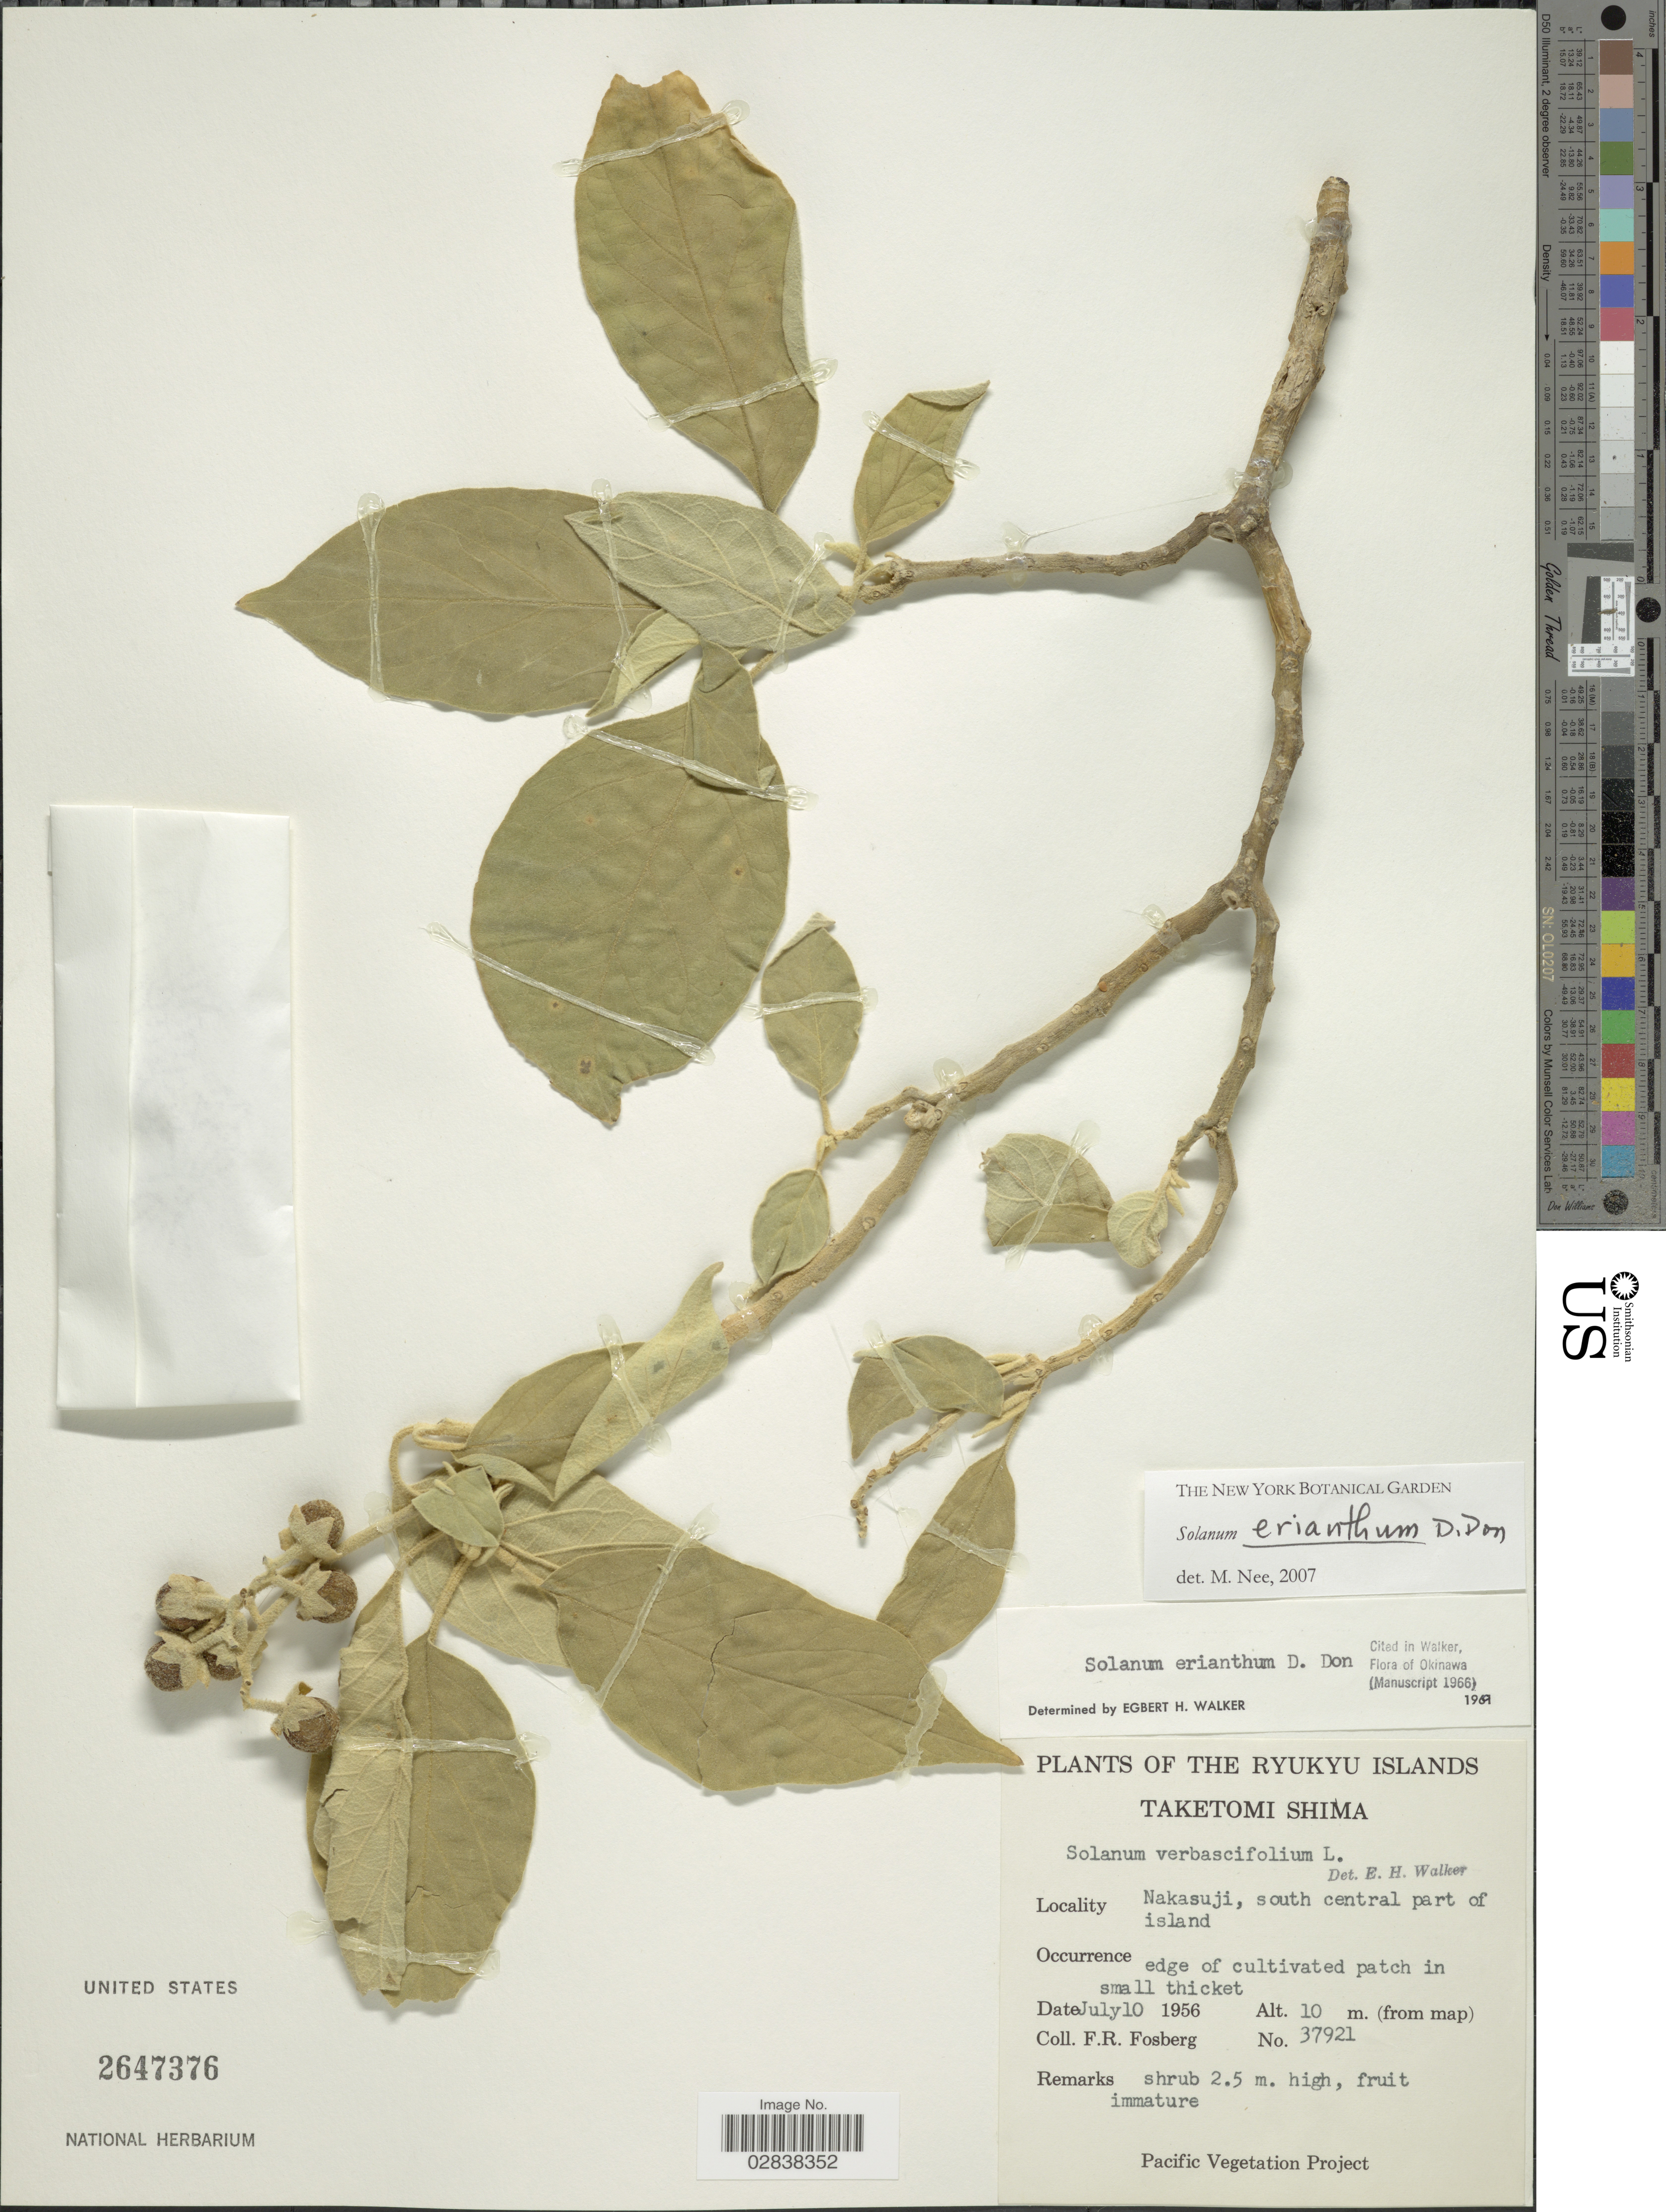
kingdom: Plantae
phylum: Tracheophyta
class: Magnoliopsida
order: Solanales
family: Solanaceae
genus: Solanum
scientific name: Solanum erianthum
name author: D. Don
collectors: F. R. Fosberg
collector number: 37921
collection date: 1956-07-10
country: Japan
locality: Ryukyu Islands, Taketomi Shima, Nakasuji, south central part of island.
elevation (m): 10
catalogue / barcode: US 2647376